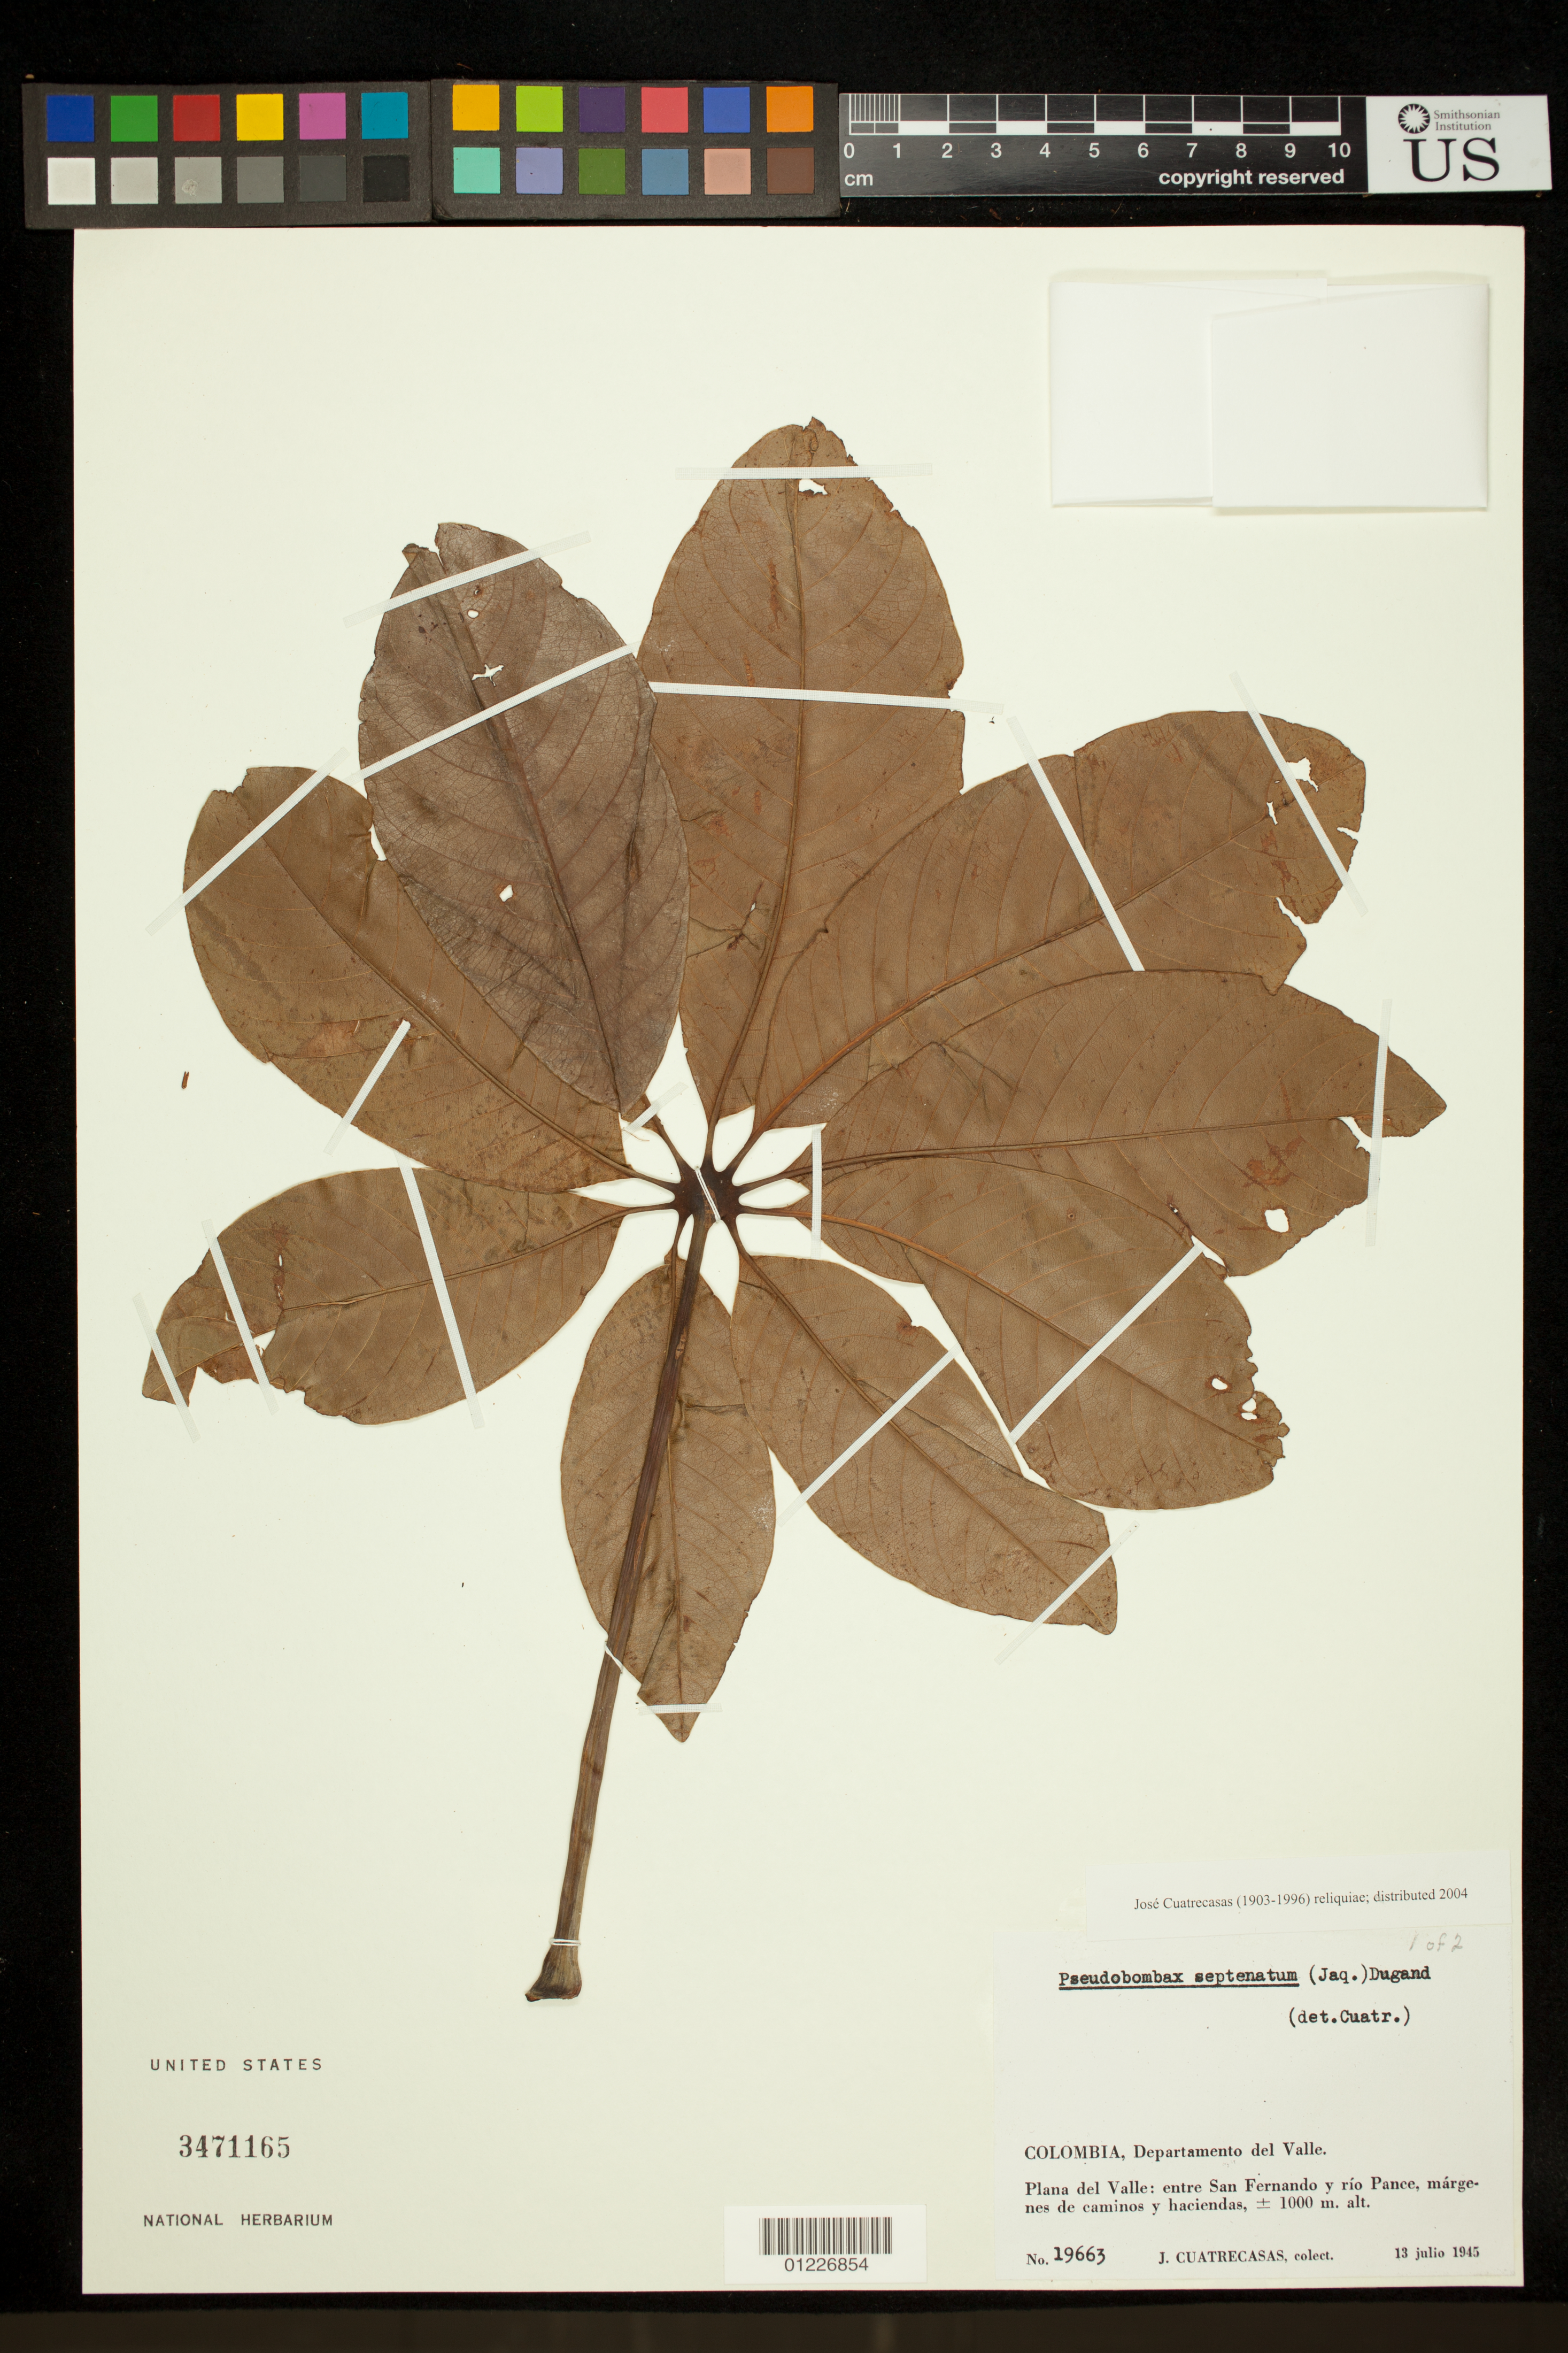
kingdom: Plantae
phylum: Tracheophyta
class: Magnoliopsida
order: Malvales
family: Malvaceae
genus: Pseudobombax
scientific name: Pseudobombax septenatum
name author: (Jacq.) Dugand G.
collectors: J. Cuatrecasas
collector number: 19663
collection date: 1945-07-13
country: Colombia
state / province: Valle del Cauca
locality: Plana del Valle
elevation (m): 1000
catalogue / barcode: US 3471165